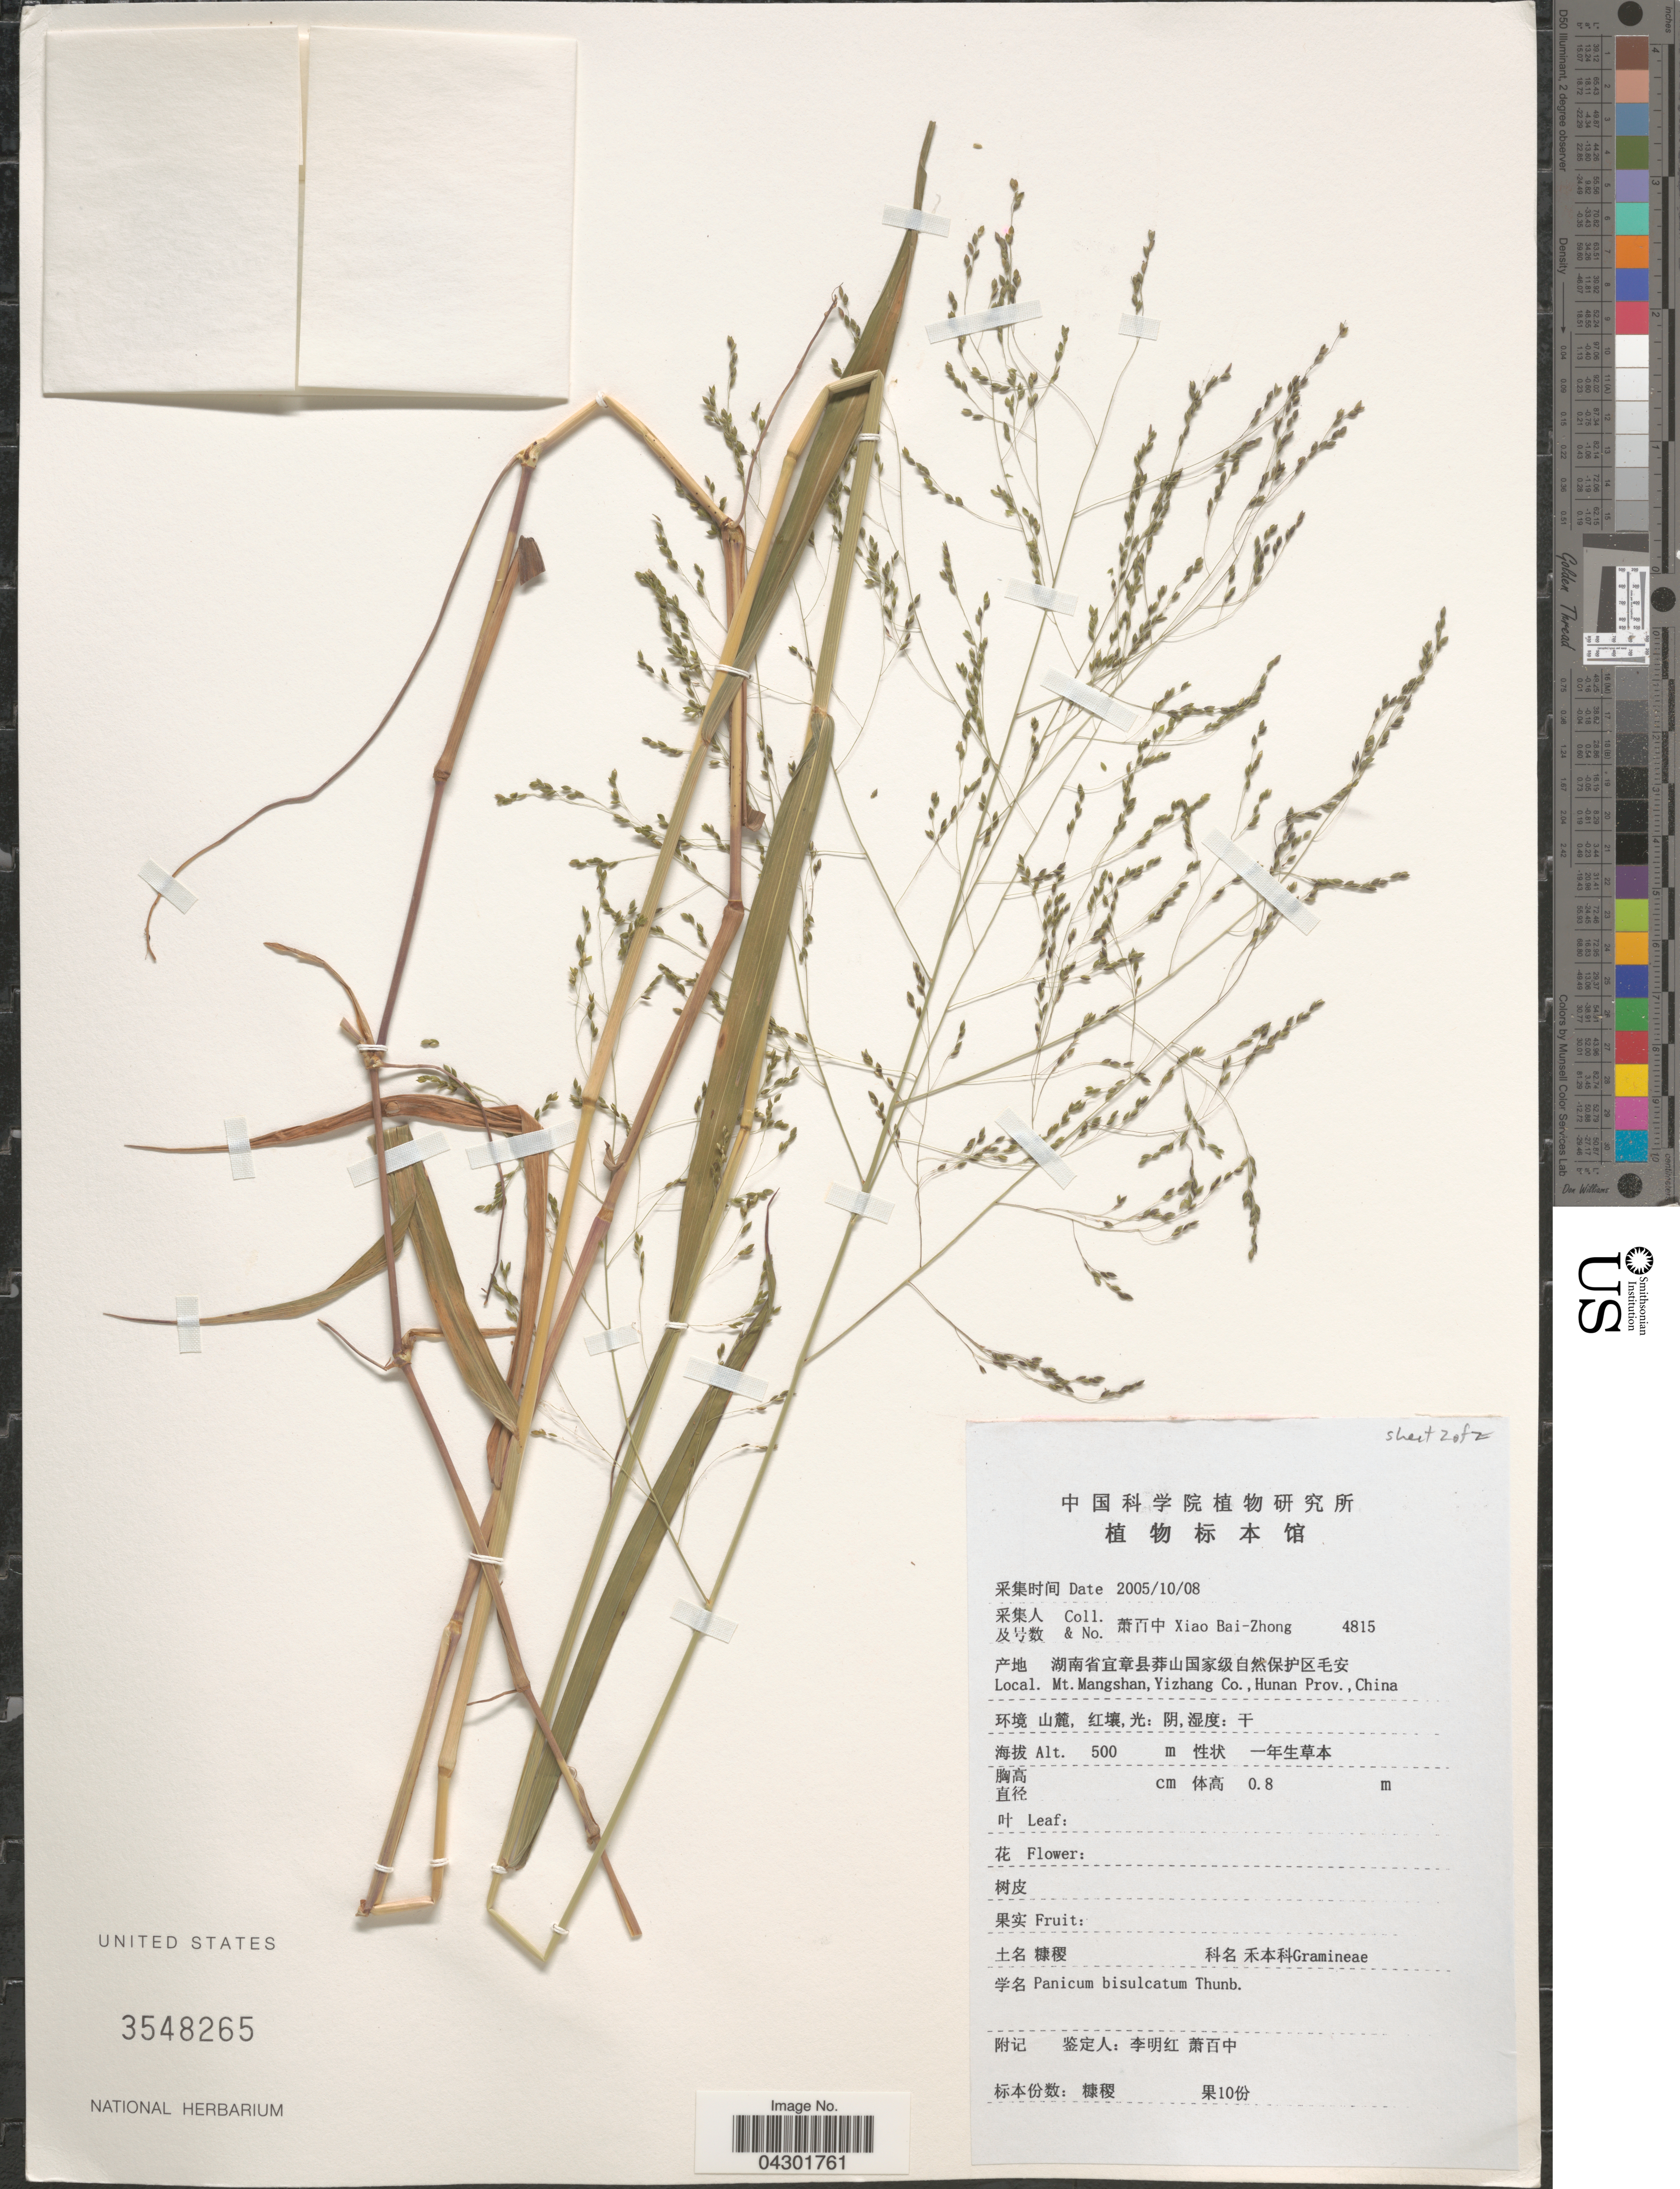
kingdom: Plantae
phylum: Tracheophyta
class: Liliopsida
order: Poales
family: Poaceae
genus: Panicum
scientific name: Panicum bisulcatum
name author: Thunb.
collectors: B. Z. Xiao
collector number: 4815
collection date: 2005-10-08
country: China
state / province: Hunan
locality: X. Mt. Mangshan, Yizhang Co., Hunan Prov.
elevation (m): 500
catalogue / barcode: US 3548265